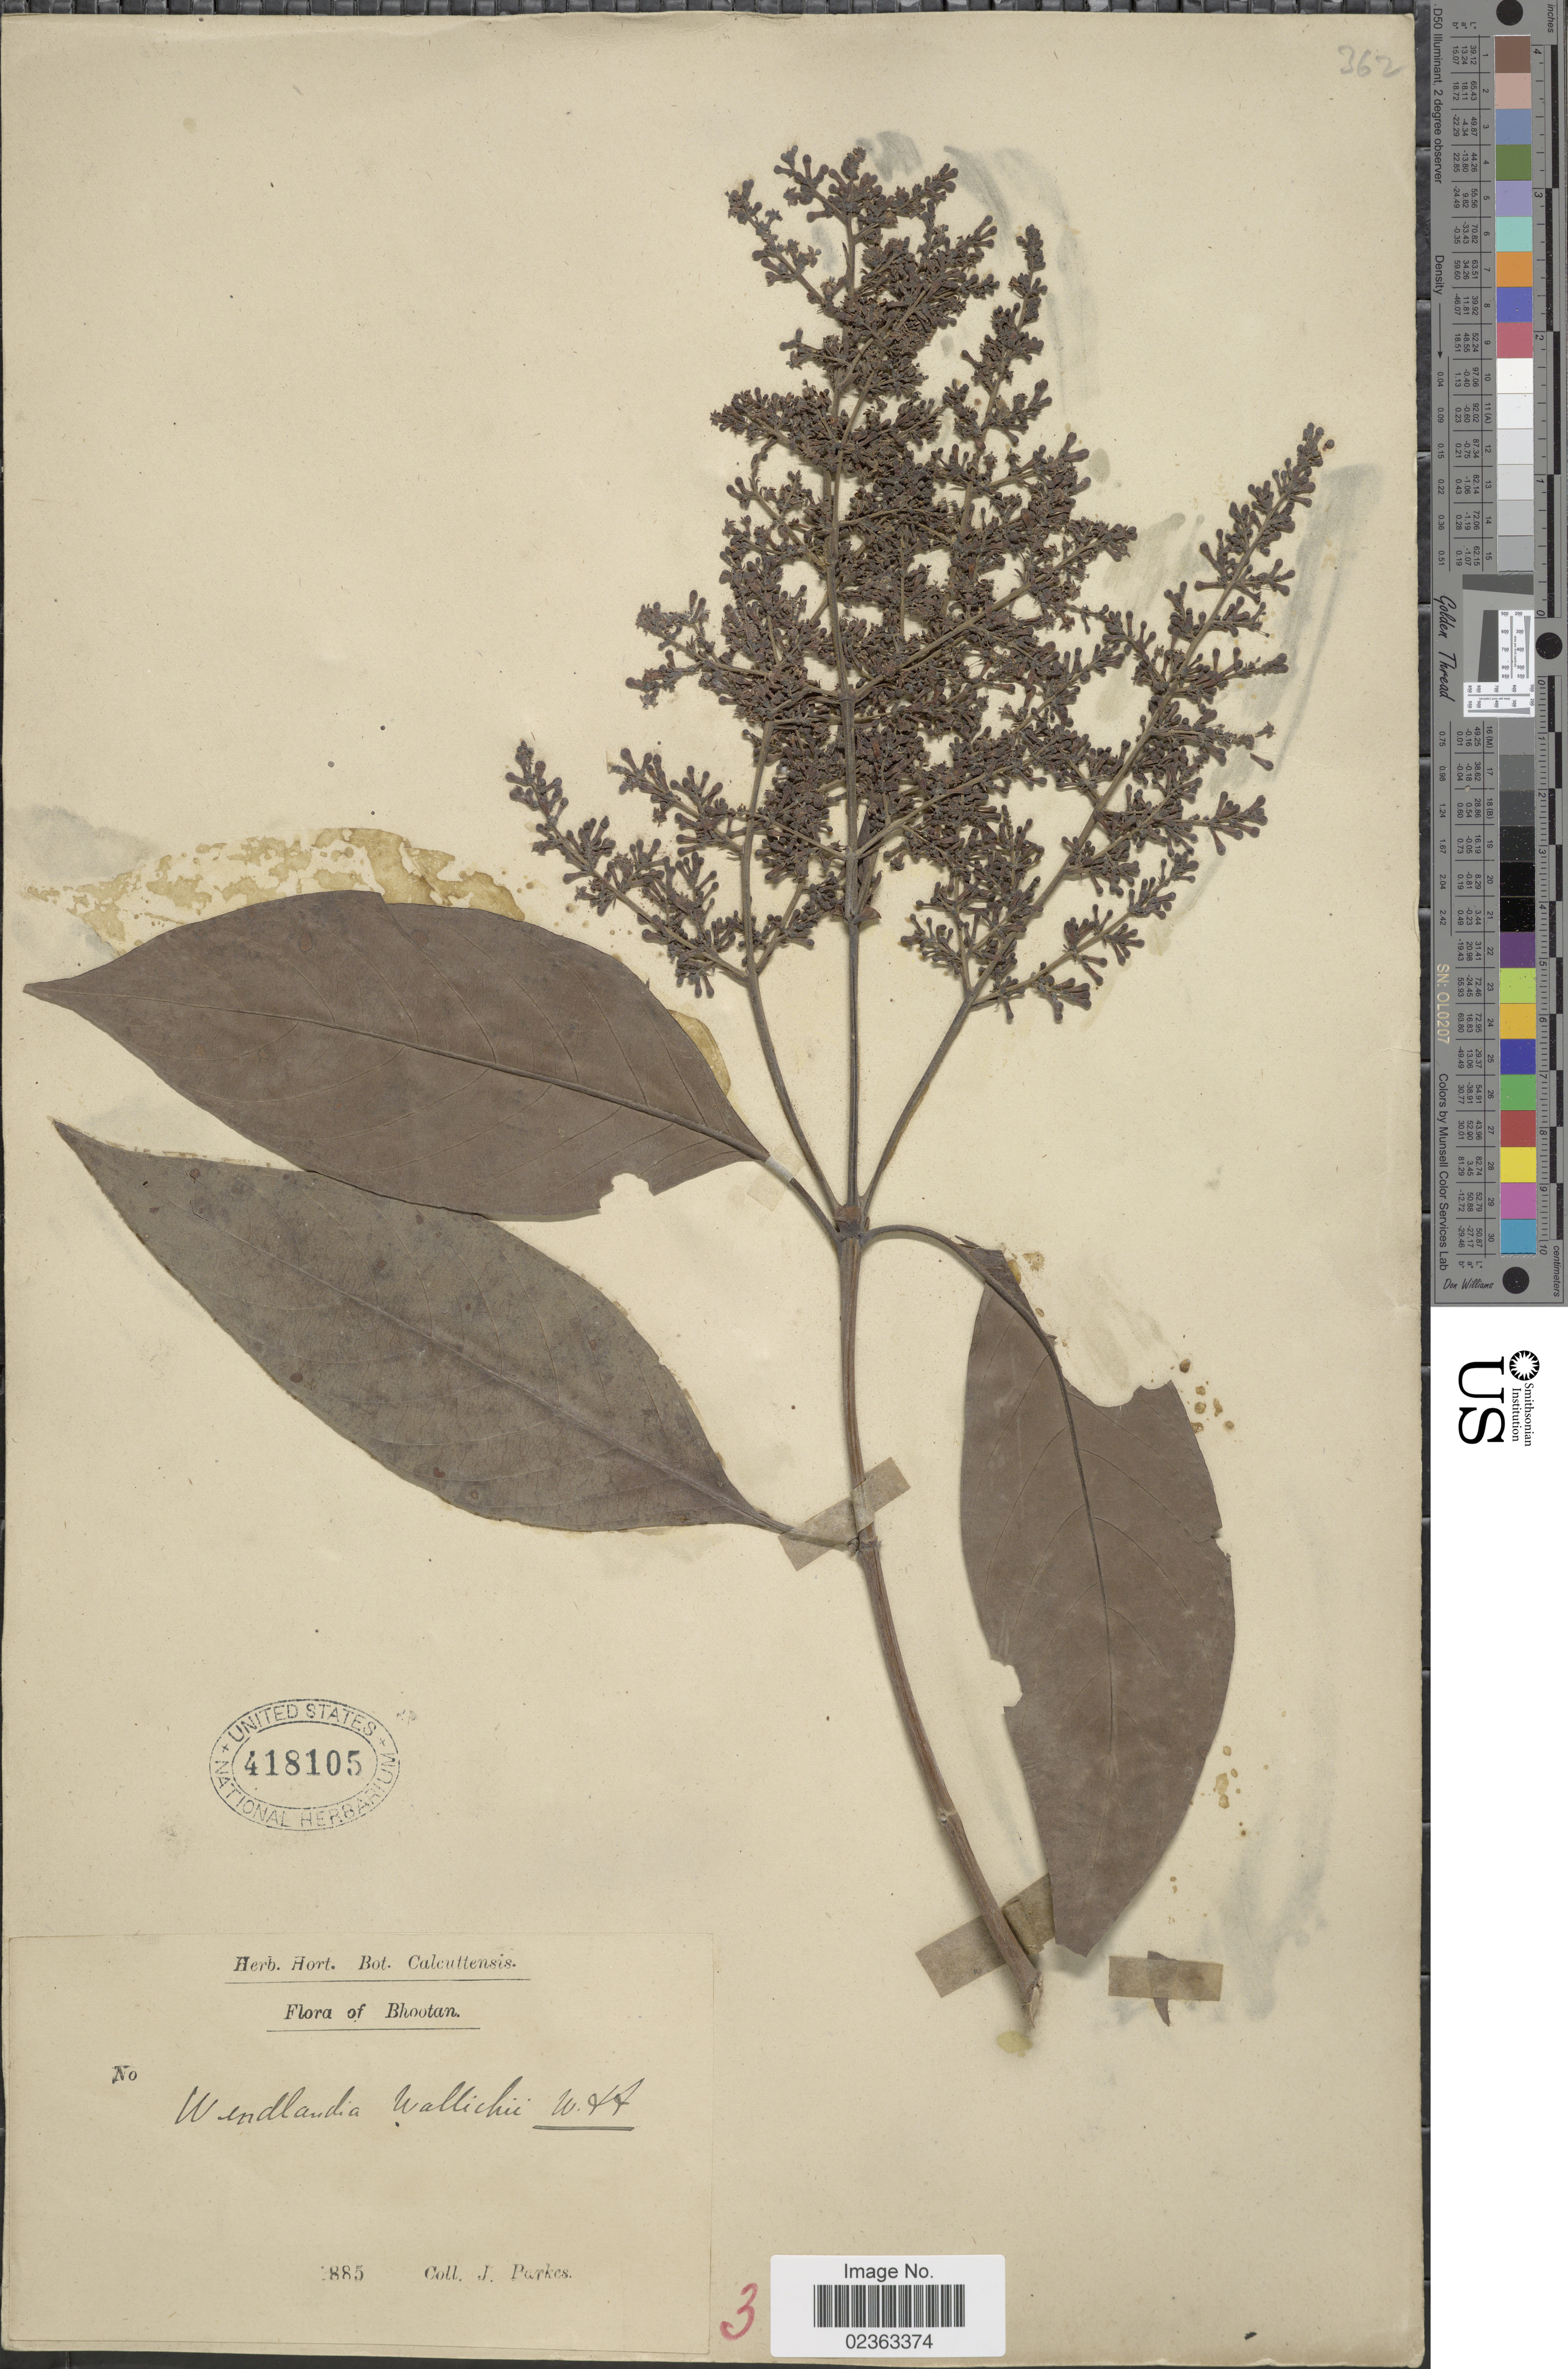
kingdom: Plantae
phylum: Tracheophyta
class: Magnoliopsida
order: Gentianales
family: Rubiaceae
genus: Wendlandia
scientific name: Wendlandia wallichii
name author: Wight & Arn.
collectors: J. Parkes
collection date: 1885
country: Bhutan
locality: Bhootan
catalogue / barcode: US 418105